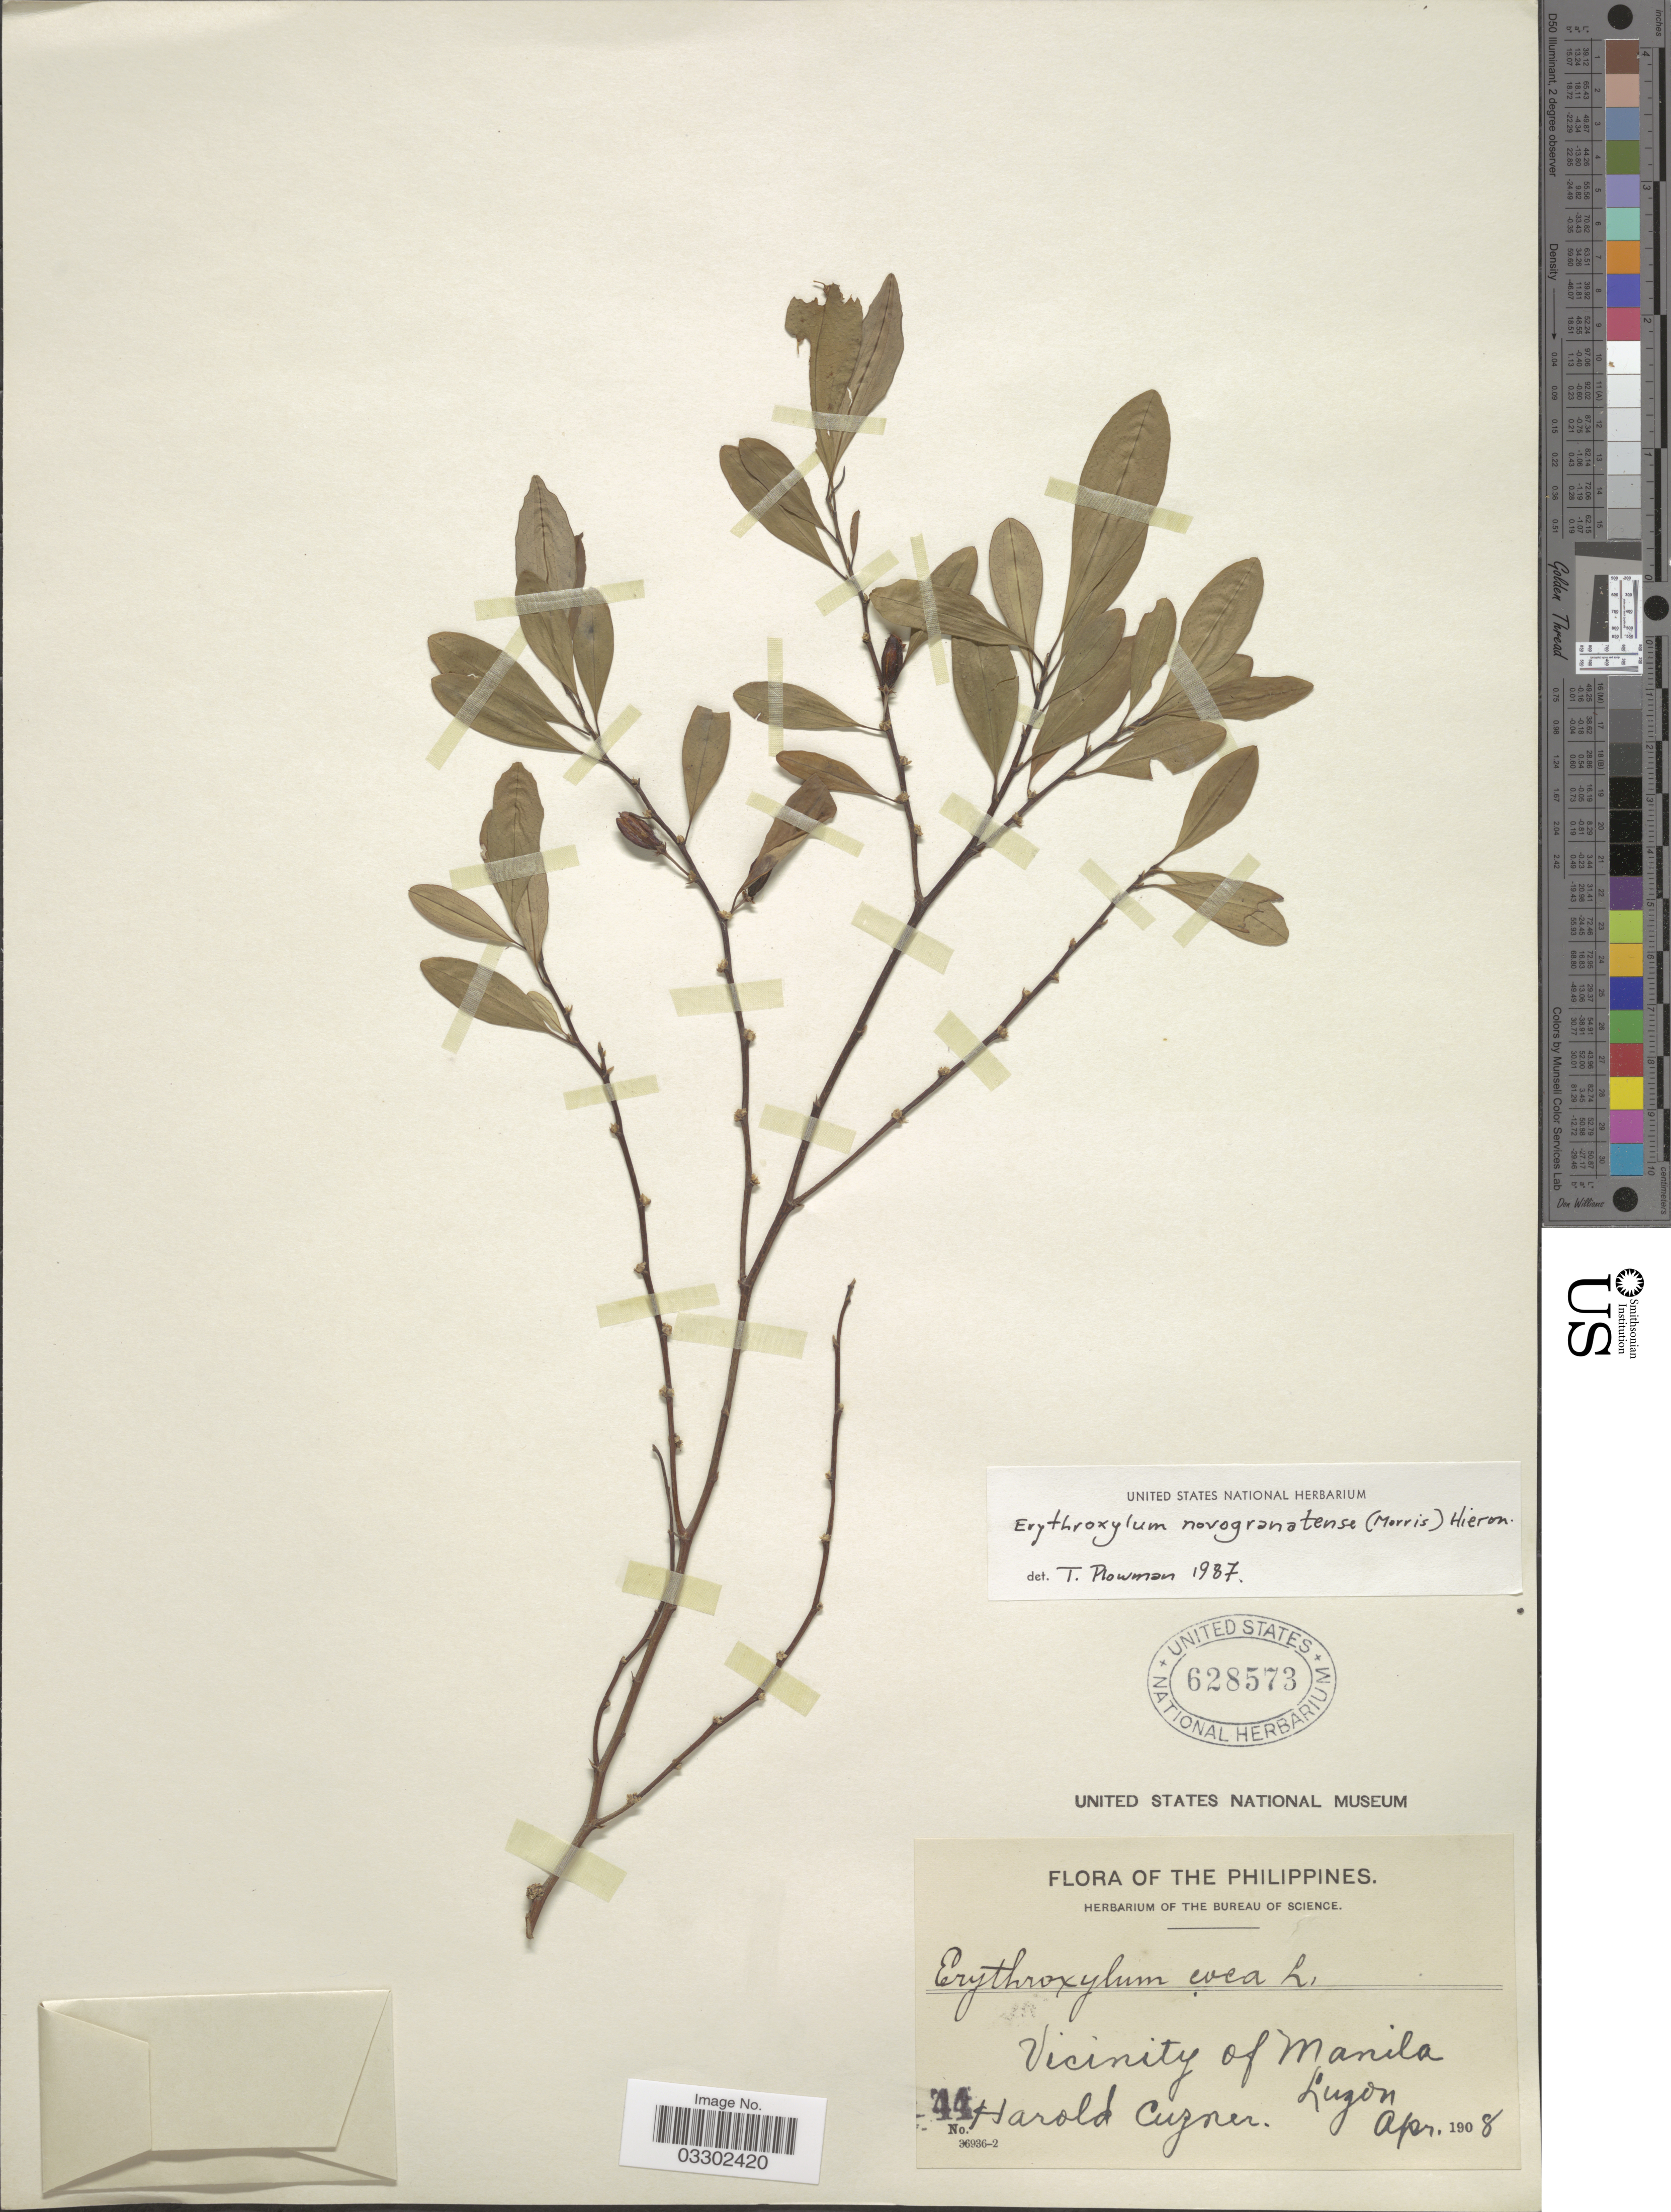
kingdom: Plantae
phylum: Tracheophyta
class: Magnoliopsida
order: Malpighiales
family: Erythroxylaceae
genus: Erythroxylum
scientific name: Erythroxylum novogranatense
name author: (D. Morris) Hieron.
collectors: H. Cuzner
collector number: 44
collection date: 1908-04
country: Philippines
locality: Vicinity of Manila, Luzon.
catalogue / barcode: US 628573